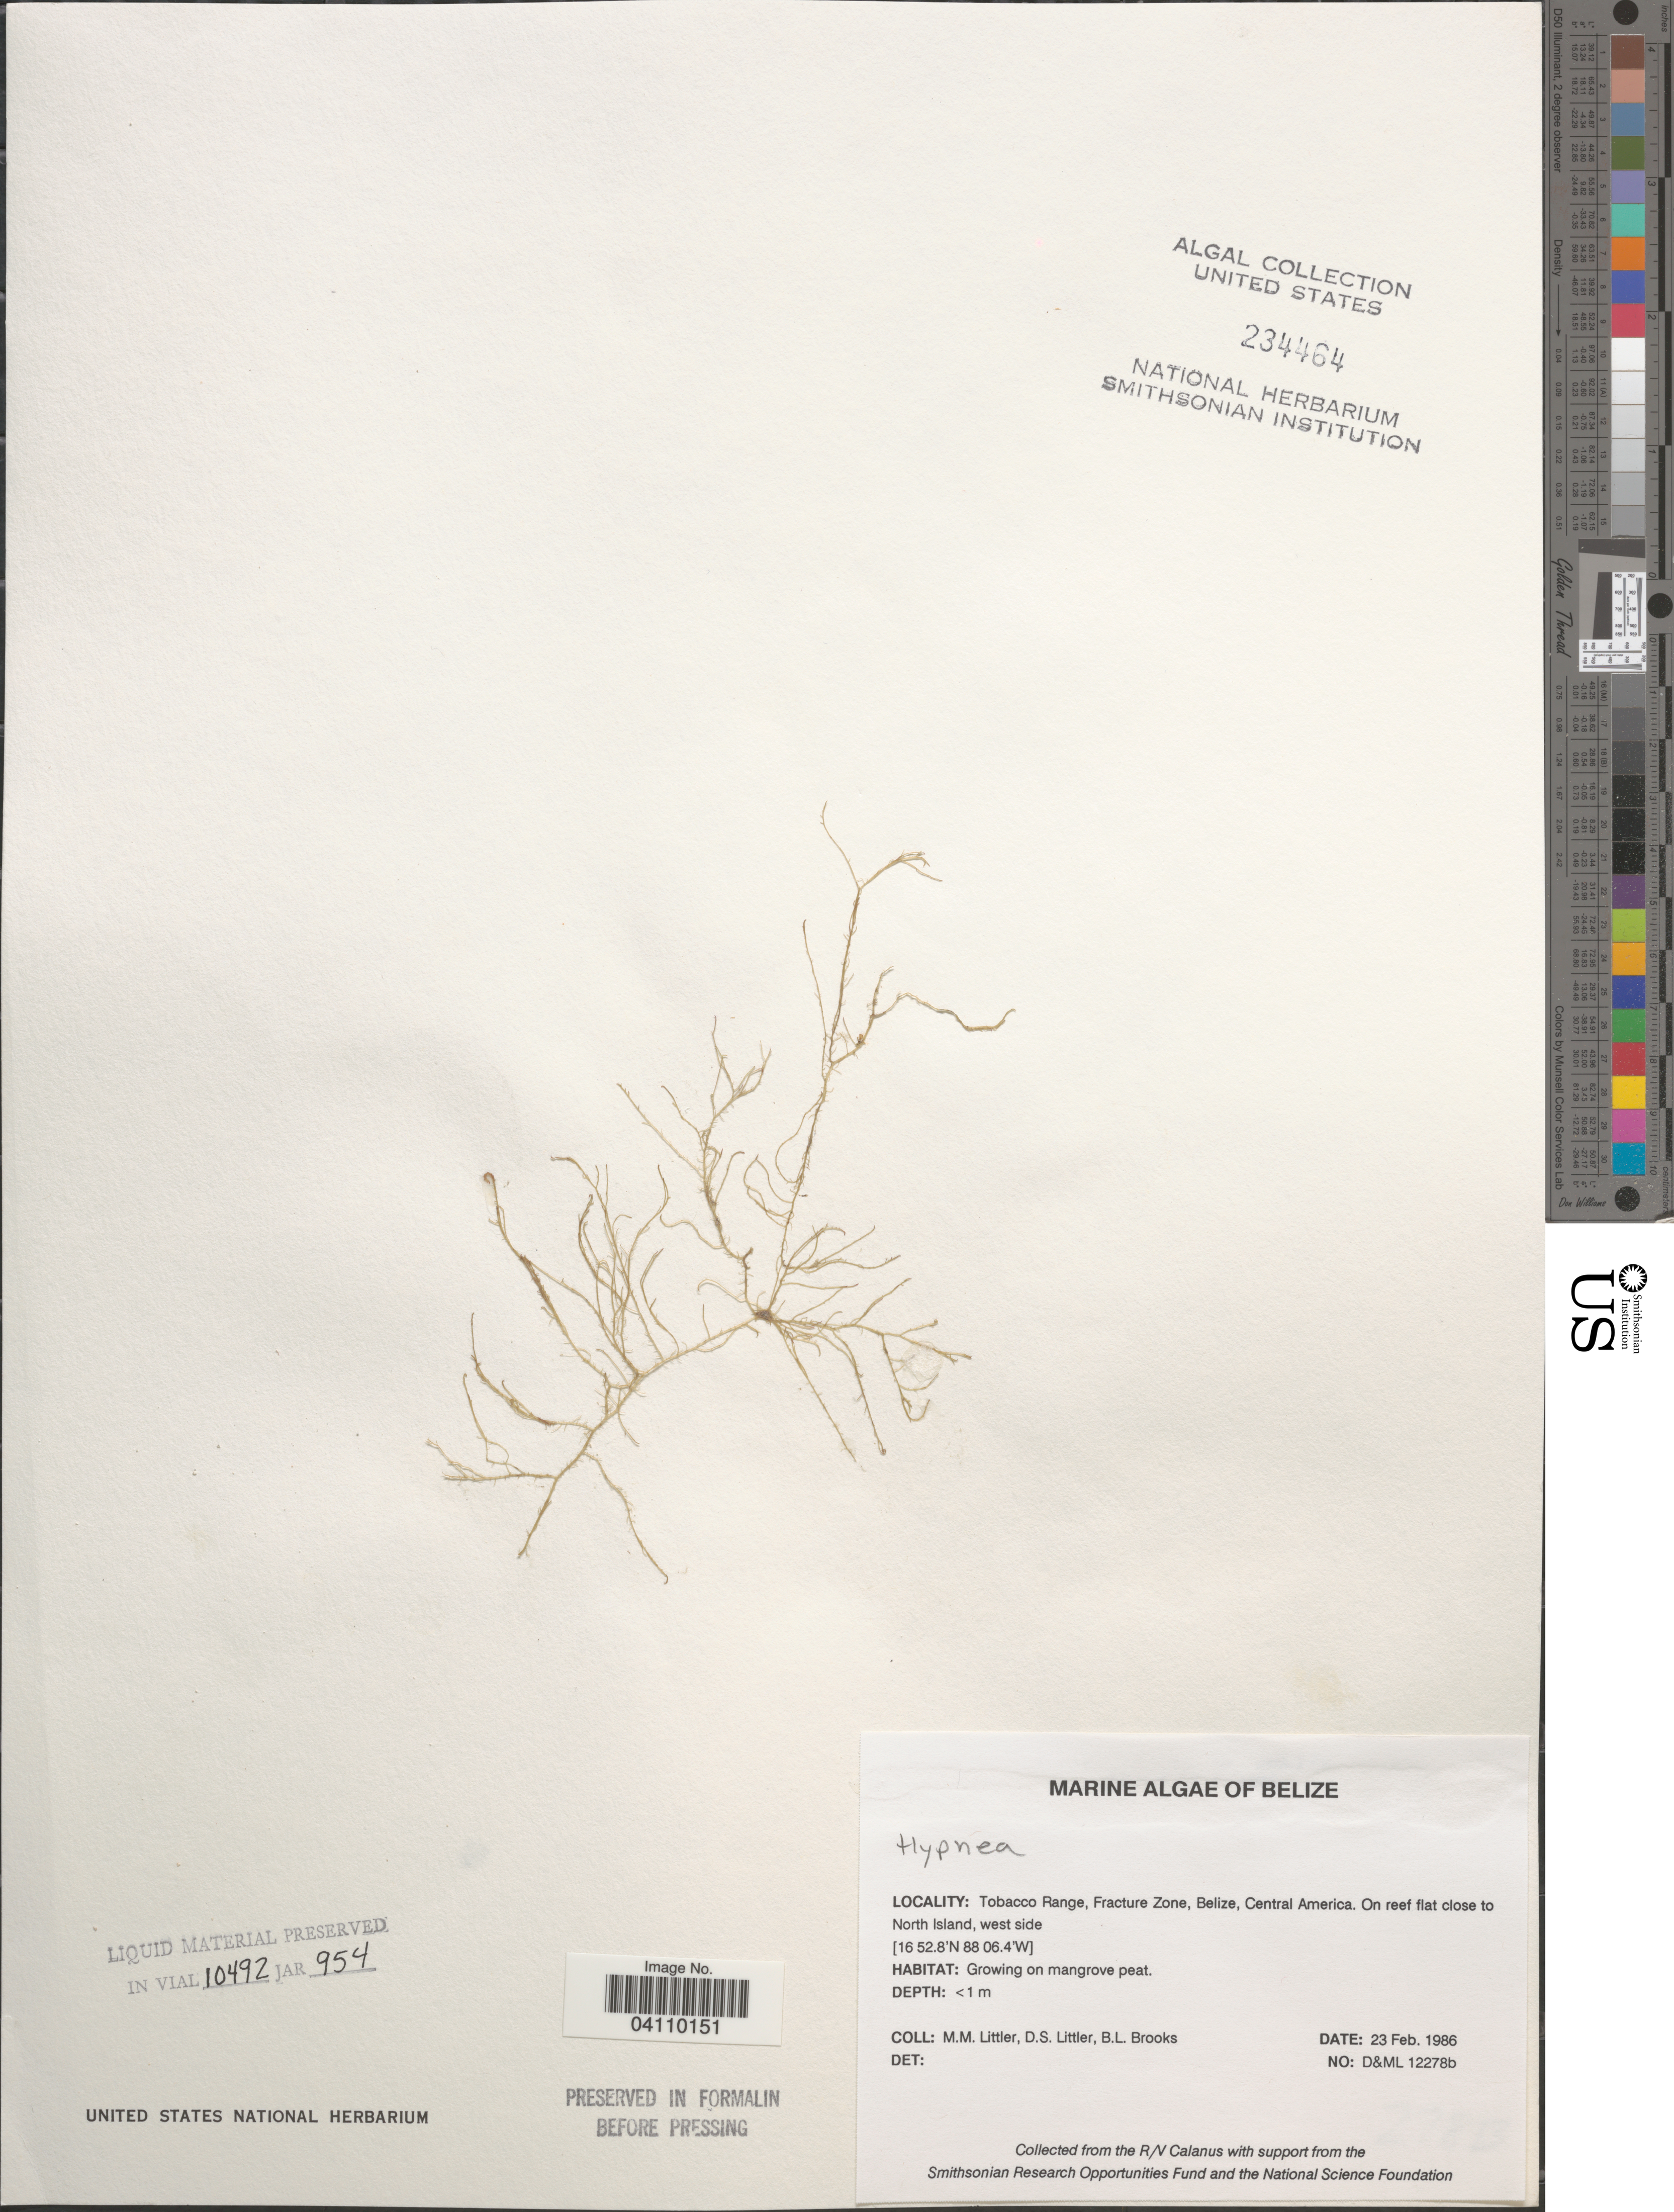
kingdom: Plantae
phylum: Rhodophyta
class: Florideophyceae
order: Gigartinales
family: Cystocloniaceae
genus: Hypnea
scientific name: Hypnea sp.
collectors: D. S. Littler & B. Brooks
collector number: D&ML12278b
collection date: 1986-02-23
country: Belize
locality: Tobacco Range, Fracture Zone. On reef flat close to North Island, west side.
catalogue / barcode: US 234464